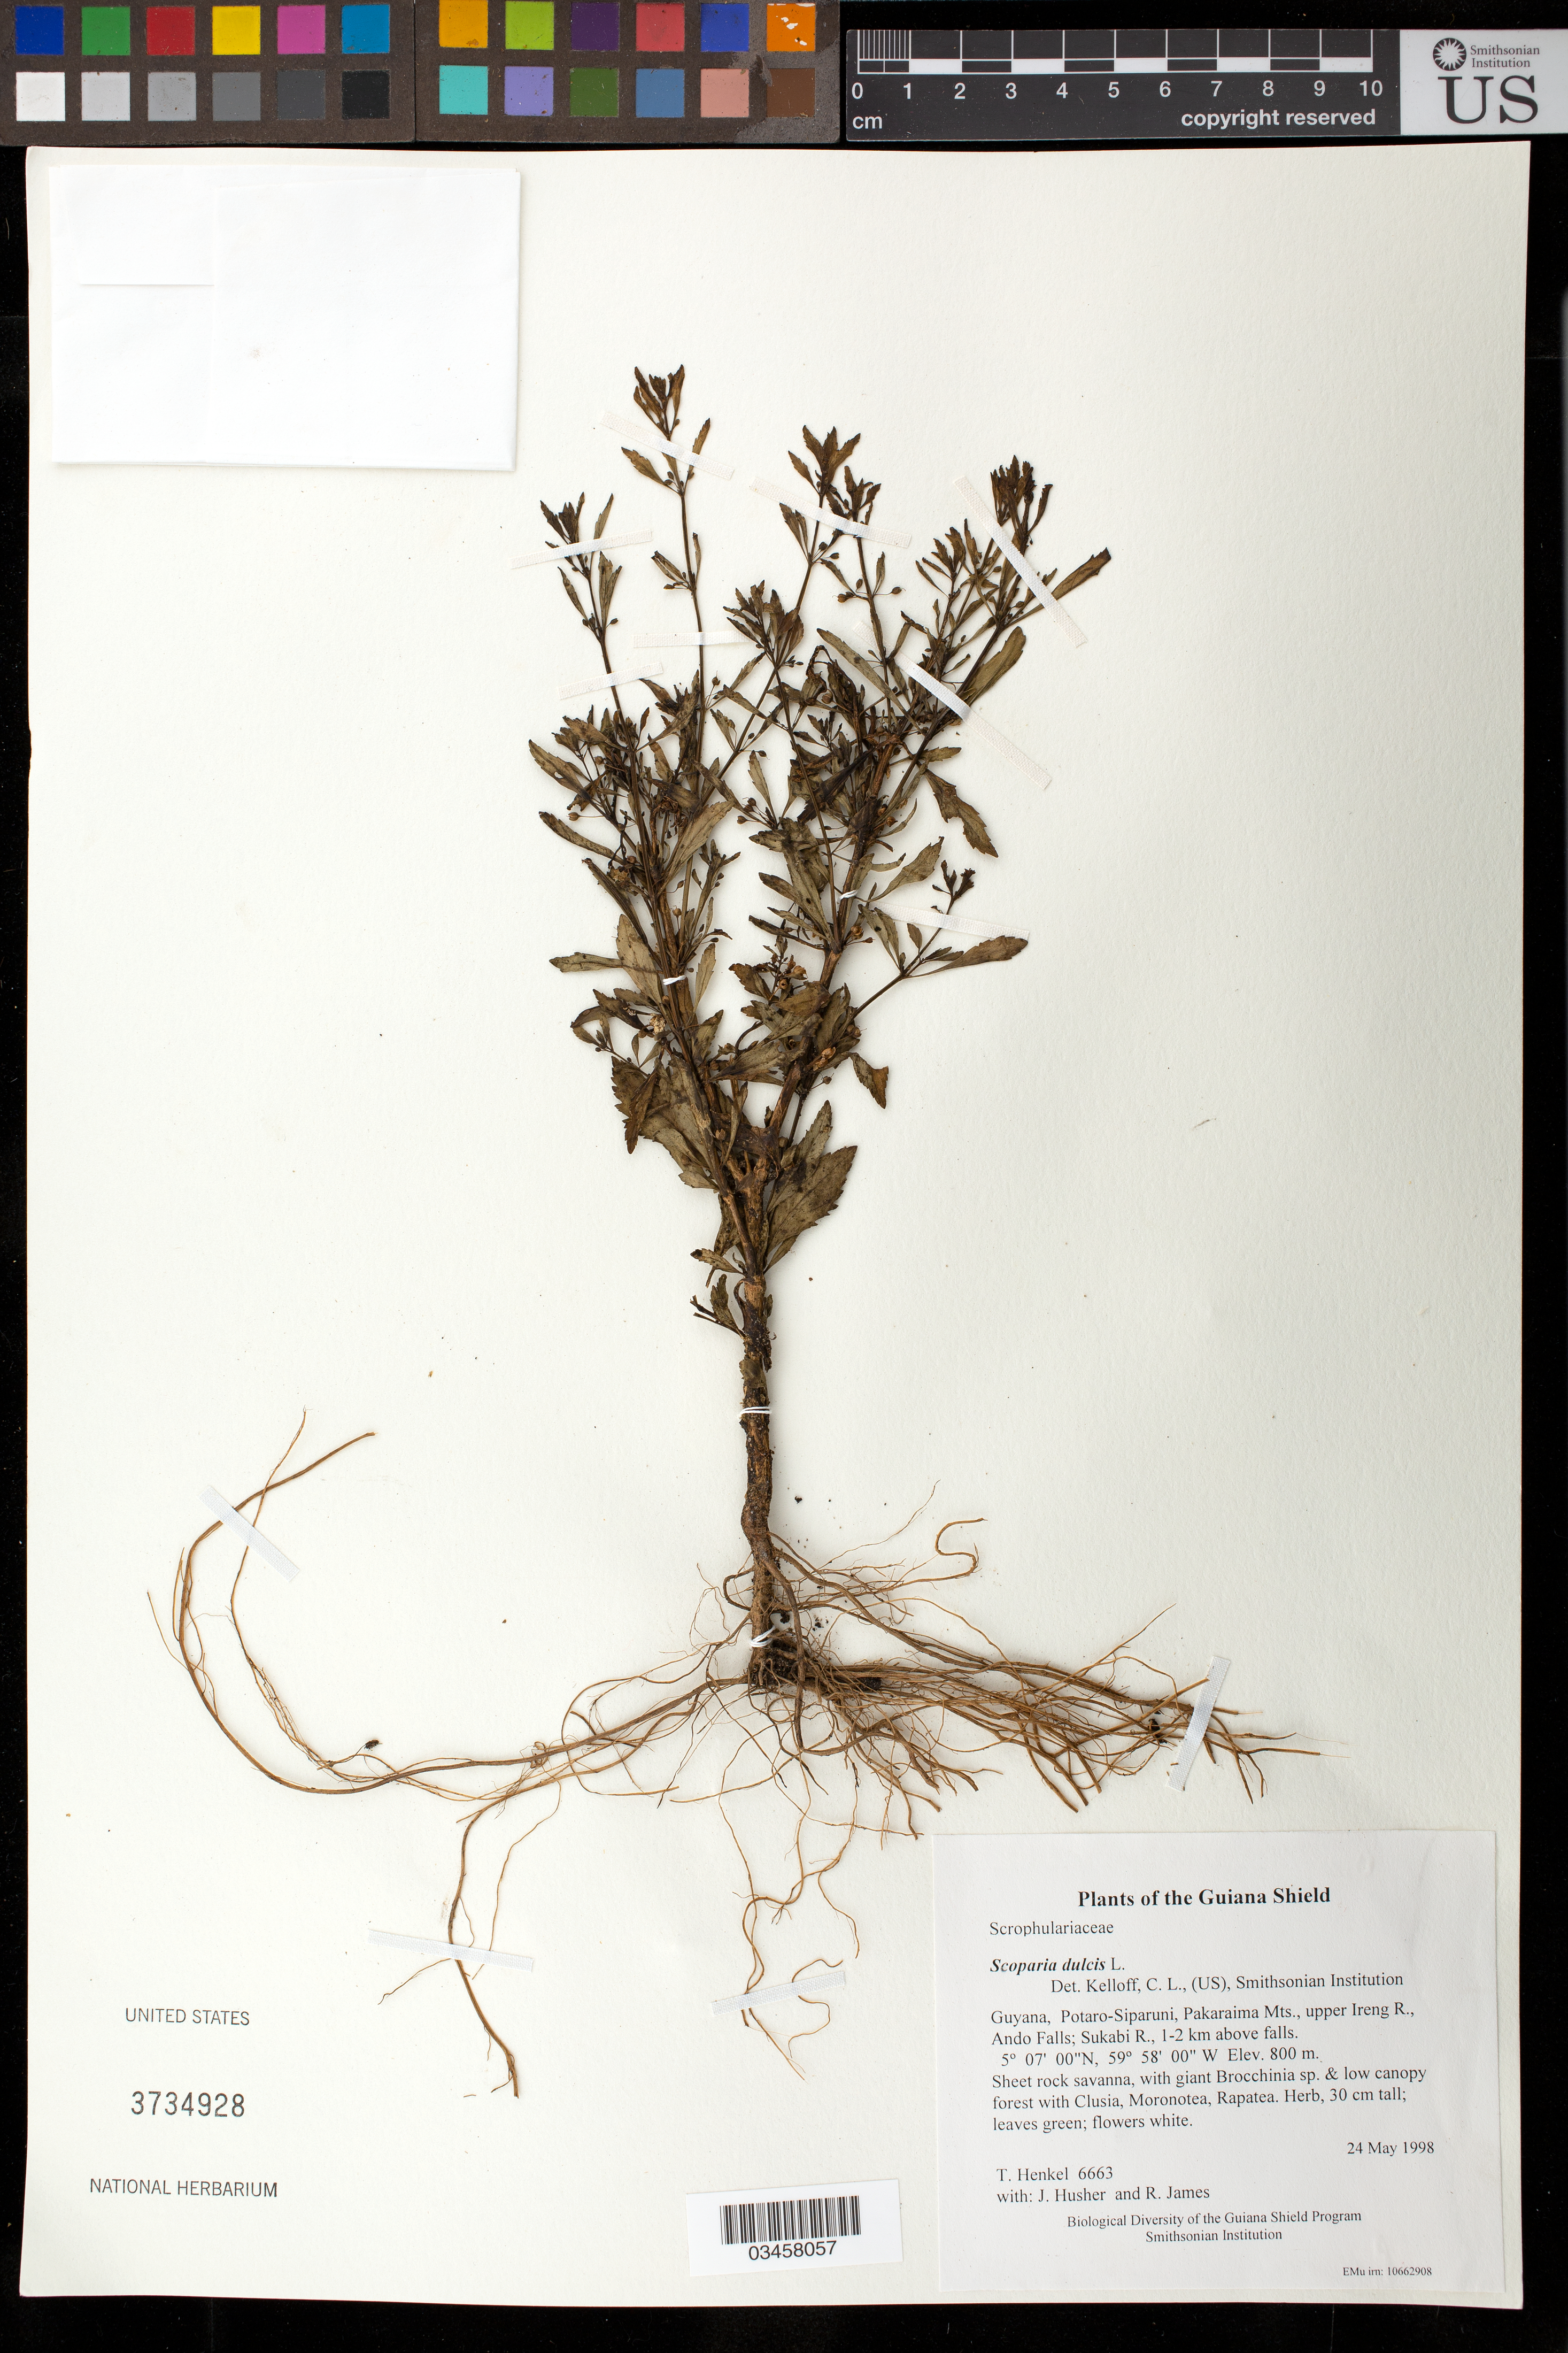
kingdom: Plantae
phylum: Tracheophyta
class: Magnoliopsida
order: Lamiales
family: Plantaginaceae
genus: Scoparia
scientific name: Scoparia dulcis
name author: L.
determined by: Kelloff, Carol L.; Strong, J. L.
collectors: T. Henkel, J. Husher & R. James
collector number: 6663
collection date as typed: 24 May 1998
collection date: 1998-05-24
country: Guyana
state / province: Potaro-Siparuni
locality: Pakaraima Mts., upper Ireng R., Ando Falls; Sukabi R., 1-2 km above falls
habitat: Sheet rock savanna, with giant Brocchinia sp. & low canopy forest with Clusia, Moronotea, Rapatea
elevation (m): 800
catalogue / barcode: US 3734928